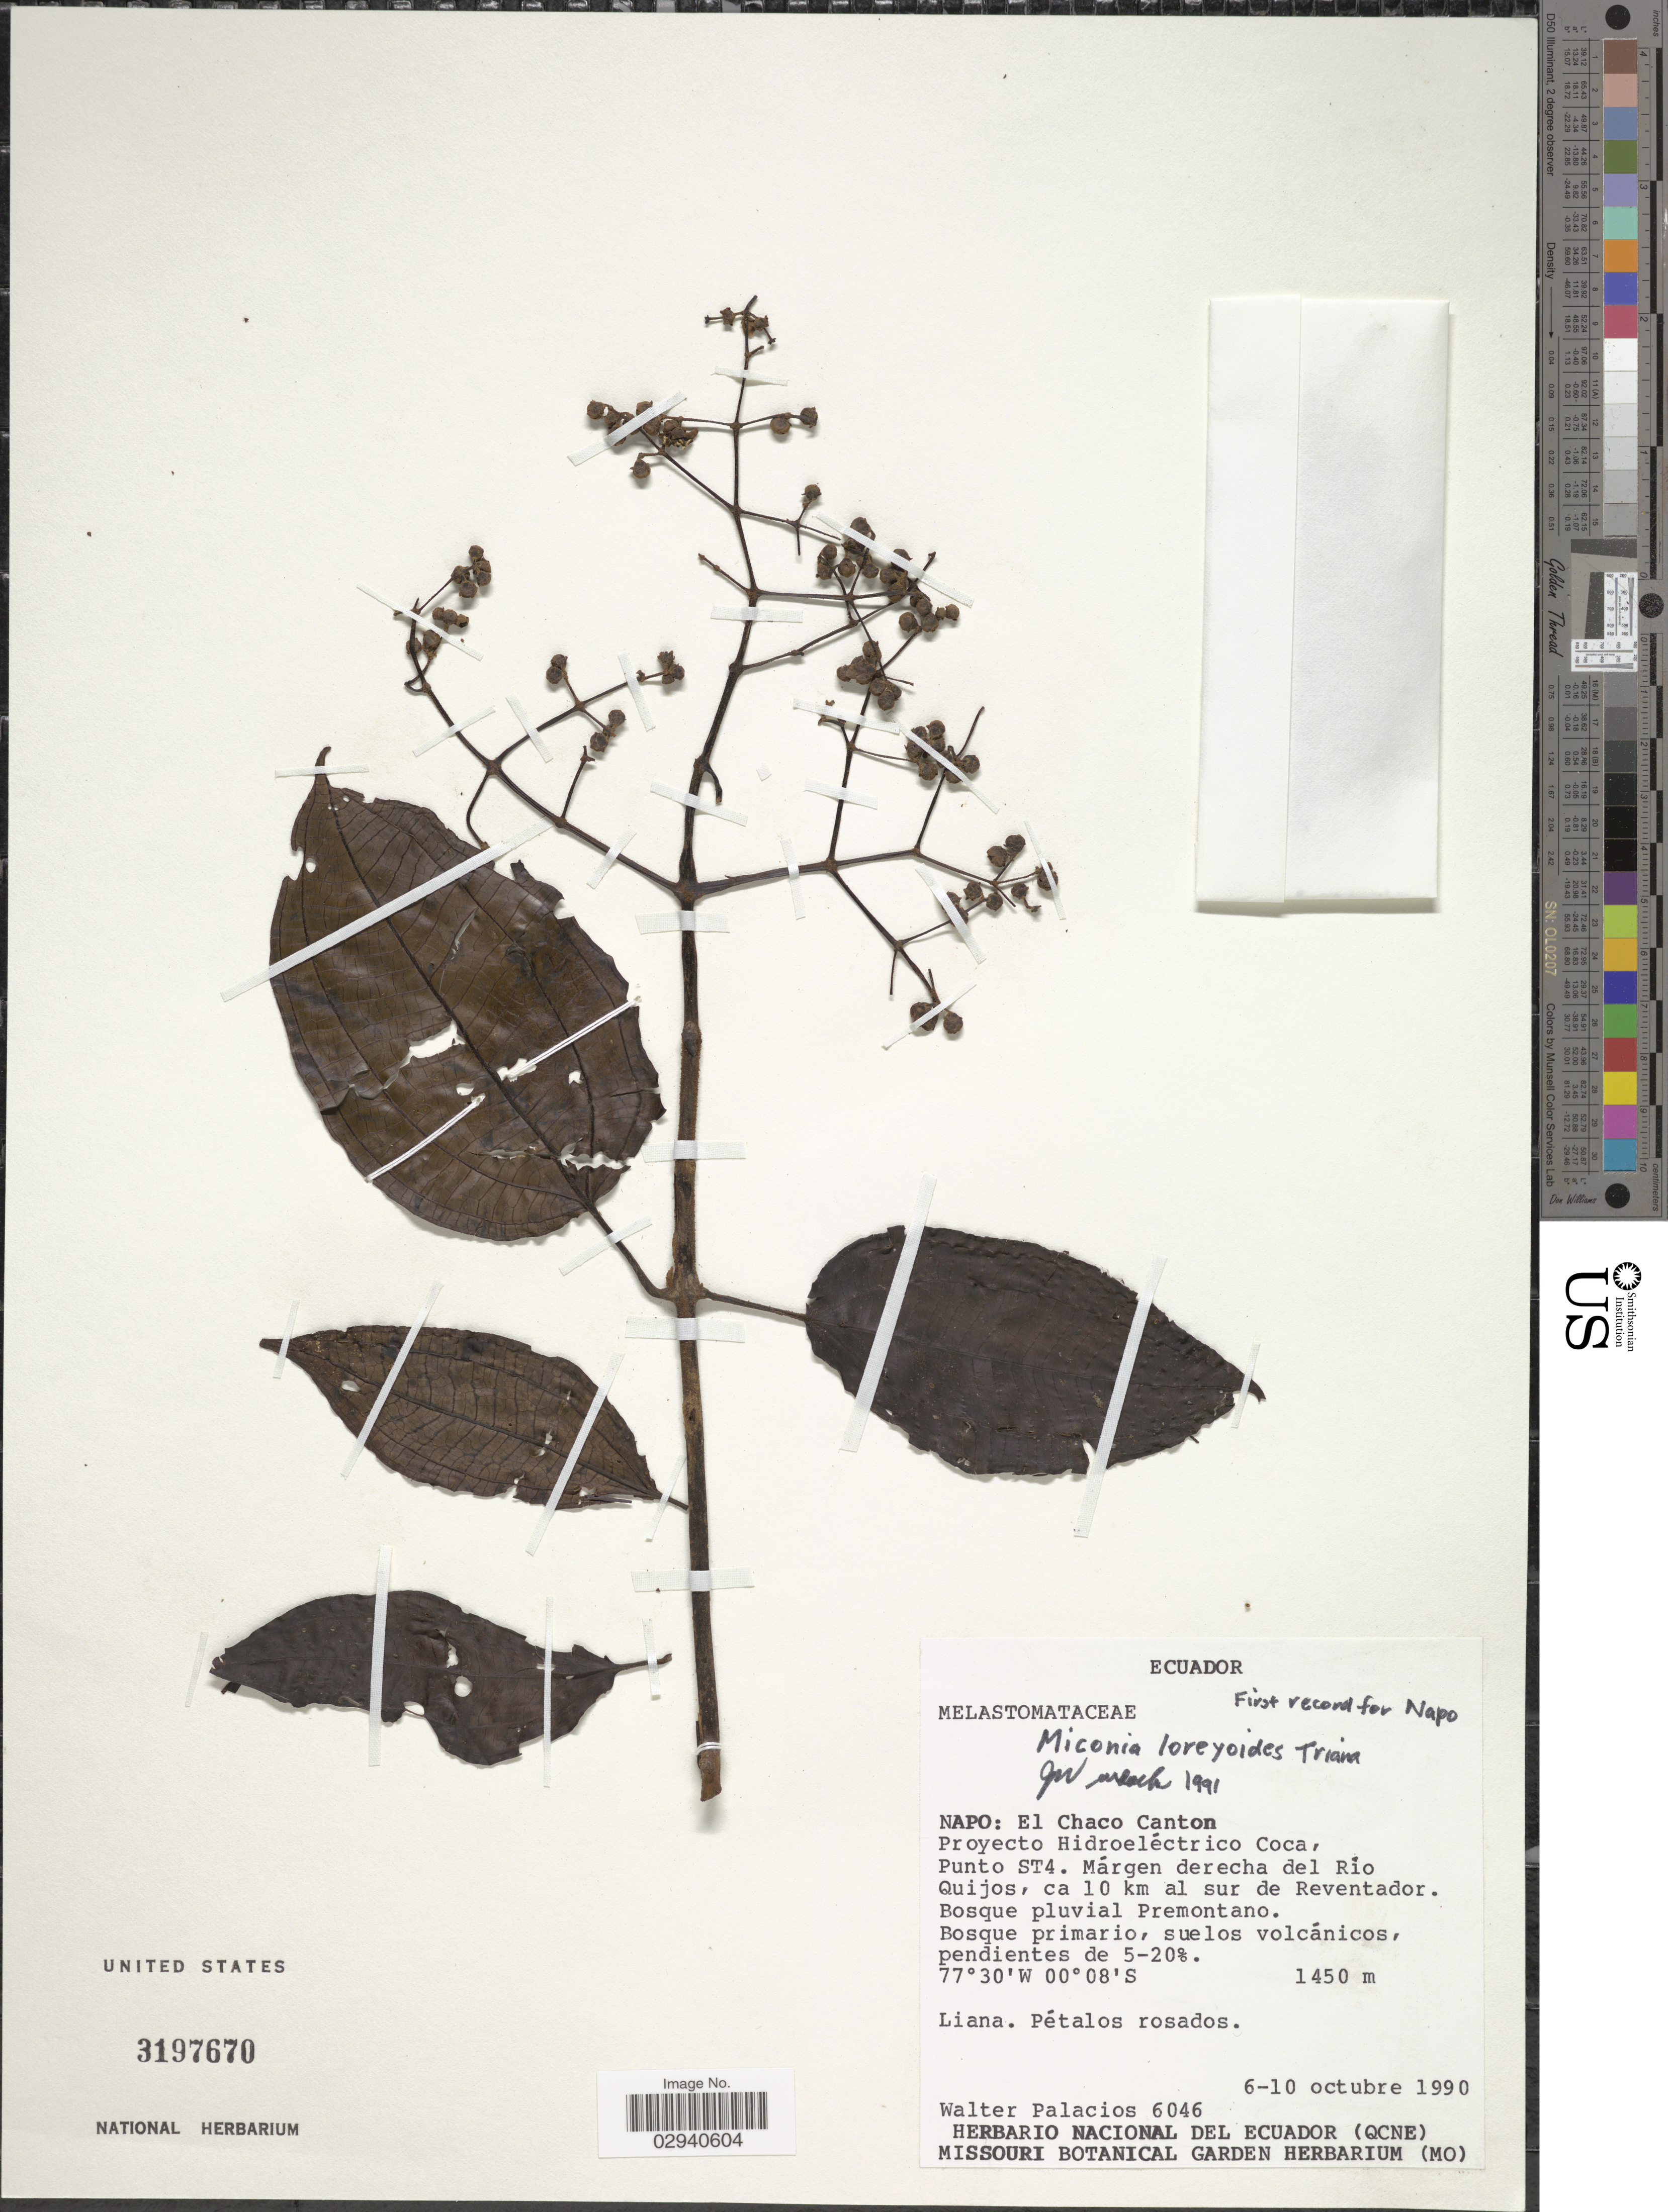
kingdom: Plantae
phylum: Tracheophyta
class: Magnoliopsida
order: Myrtales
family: Melastomataceae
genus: Miconia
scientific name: Miconia loreyoides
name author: Triana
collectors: W. Palacios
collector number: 6046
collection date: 1990-10-06/1990-10-10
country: Ecuador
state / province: Napo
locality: El Chaco Canton. Poyecto Hidroeléctrico Coca, Punto ST4. Márgen derecha del Río Quijos, ca 10 km al sur de Reventador.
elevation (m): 1450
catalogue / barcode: US 3197670